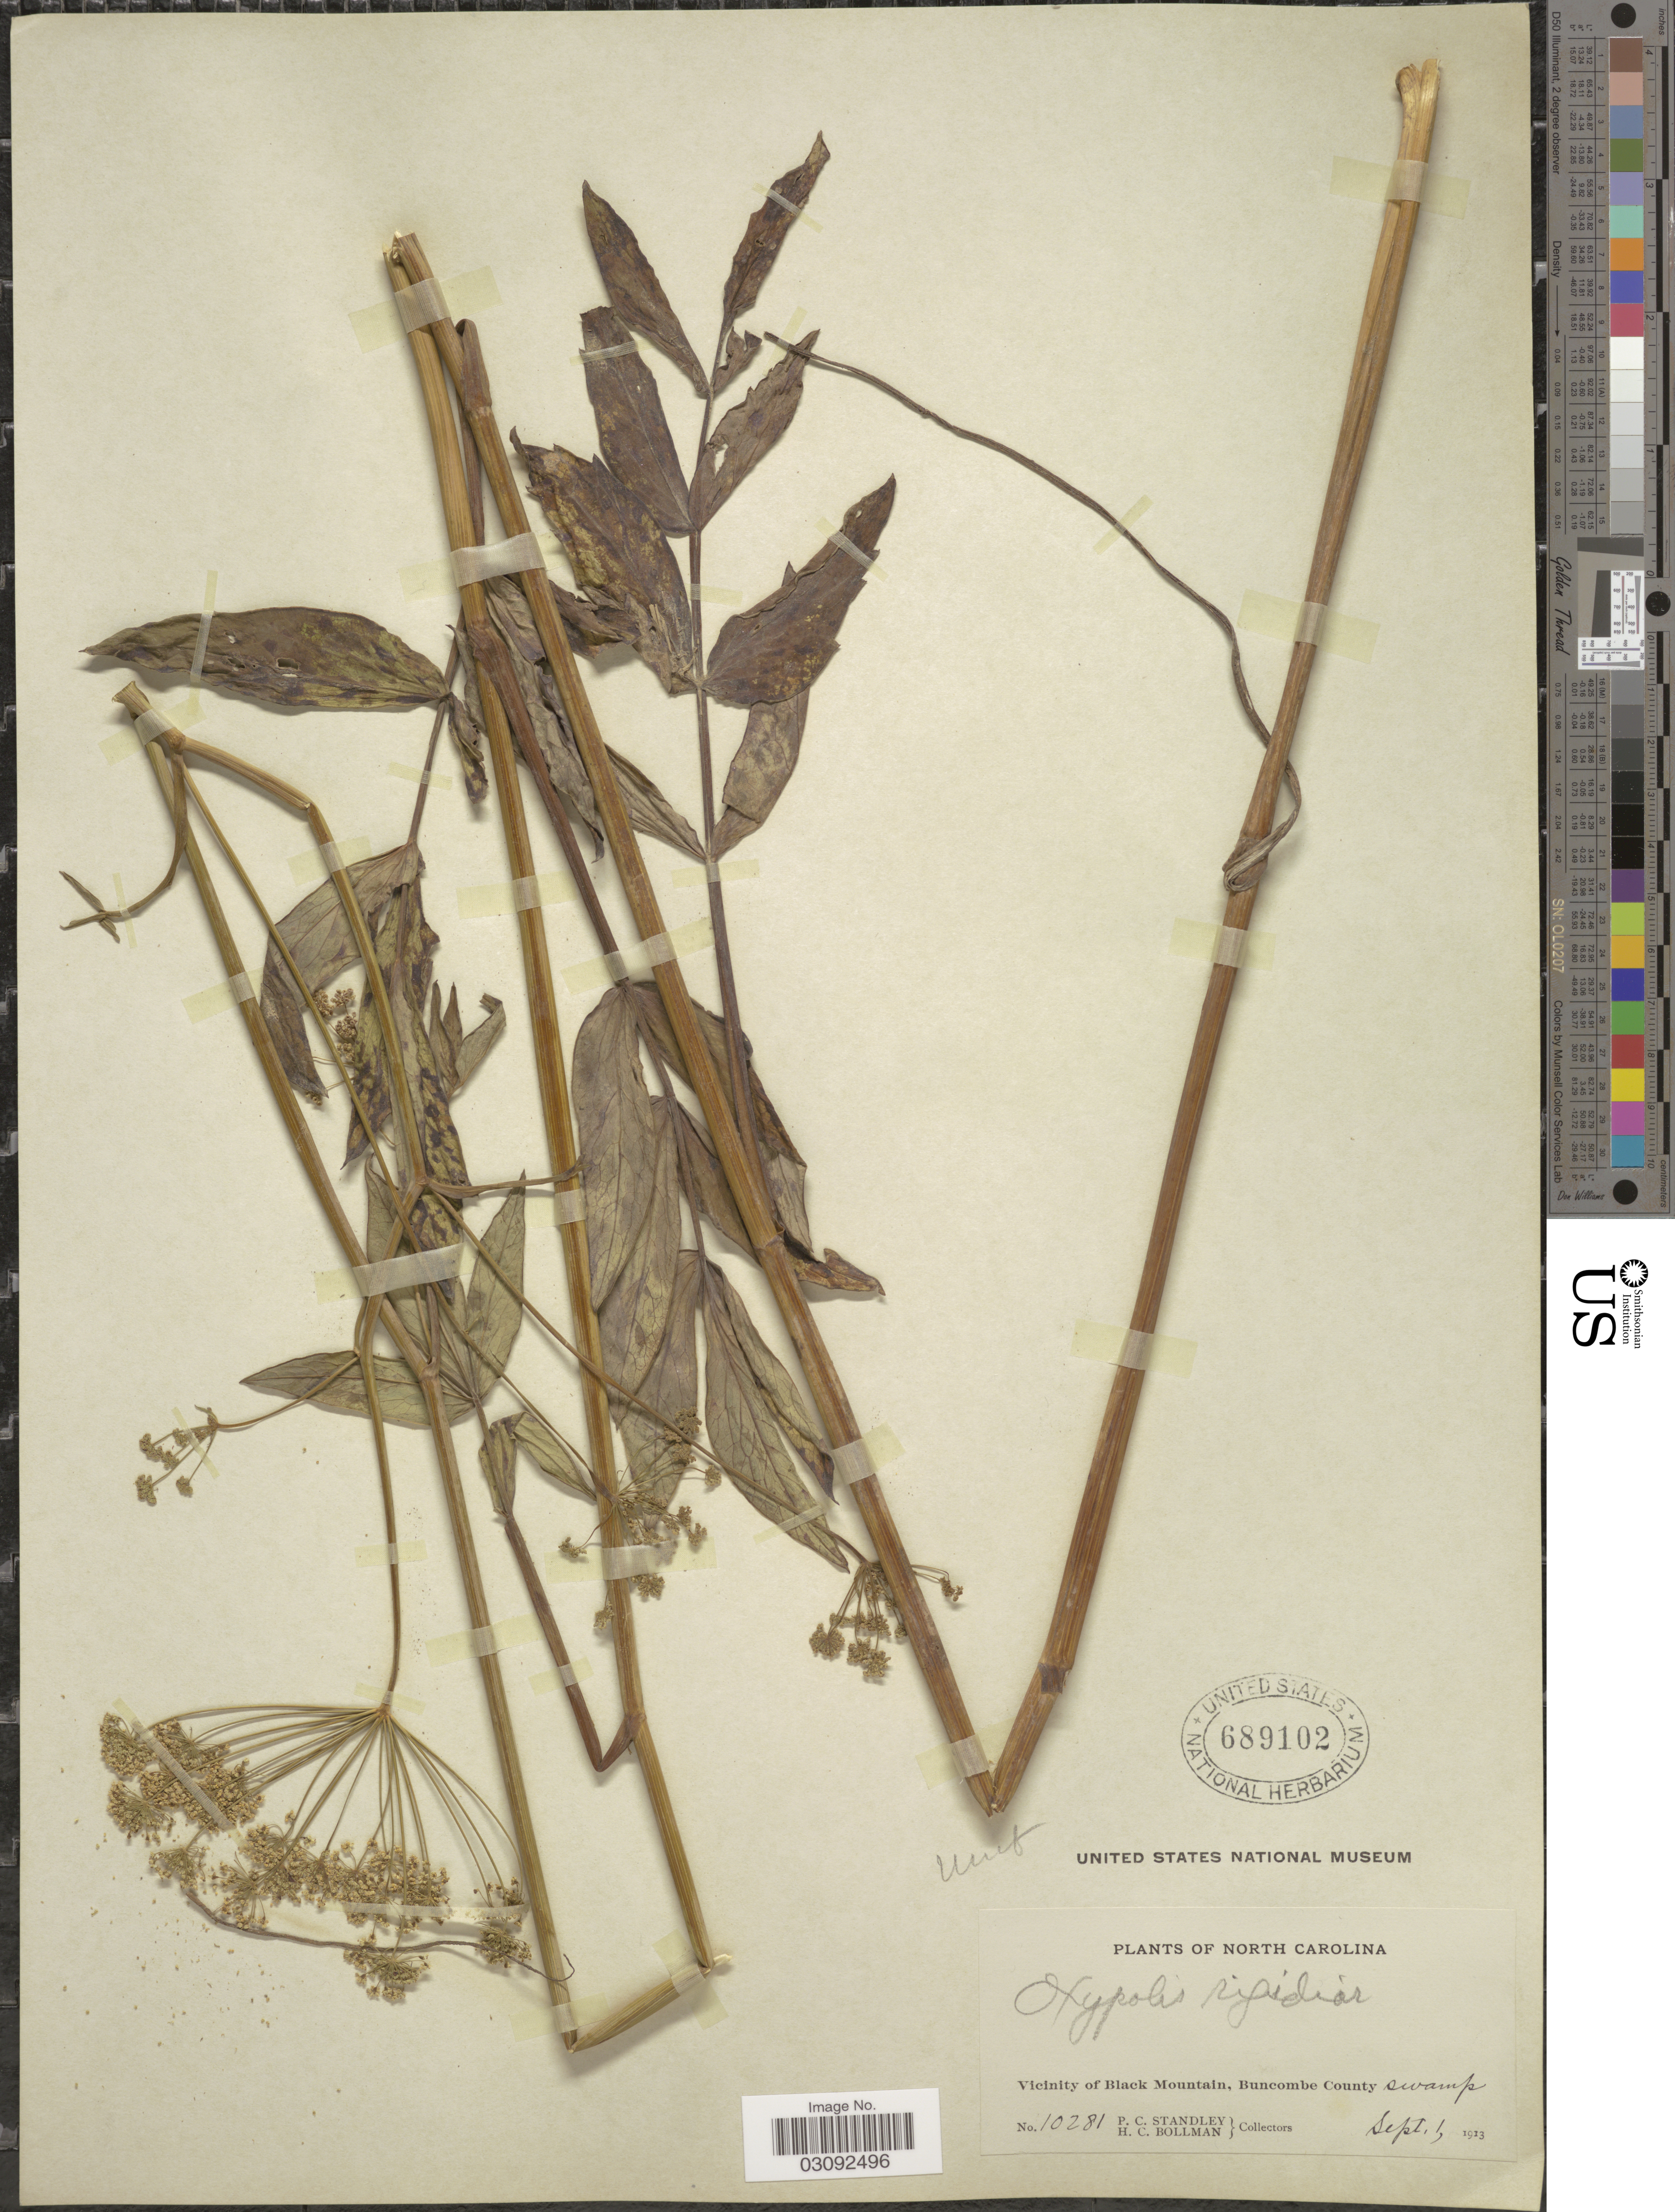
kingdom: Plantae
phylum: Tracheophyta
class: Magnoliopsida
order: Apiales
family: Apiaceae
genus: Oxypolis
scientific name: Oxypolis rigidior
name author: (L.) Raf.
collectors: P. C. Standley & H. C. Bollman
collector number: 10281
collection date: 1913-09-01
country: United States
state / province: North Carolina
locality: Vicinity of Black Mountain, Buncombe County.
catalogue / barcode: US 689102